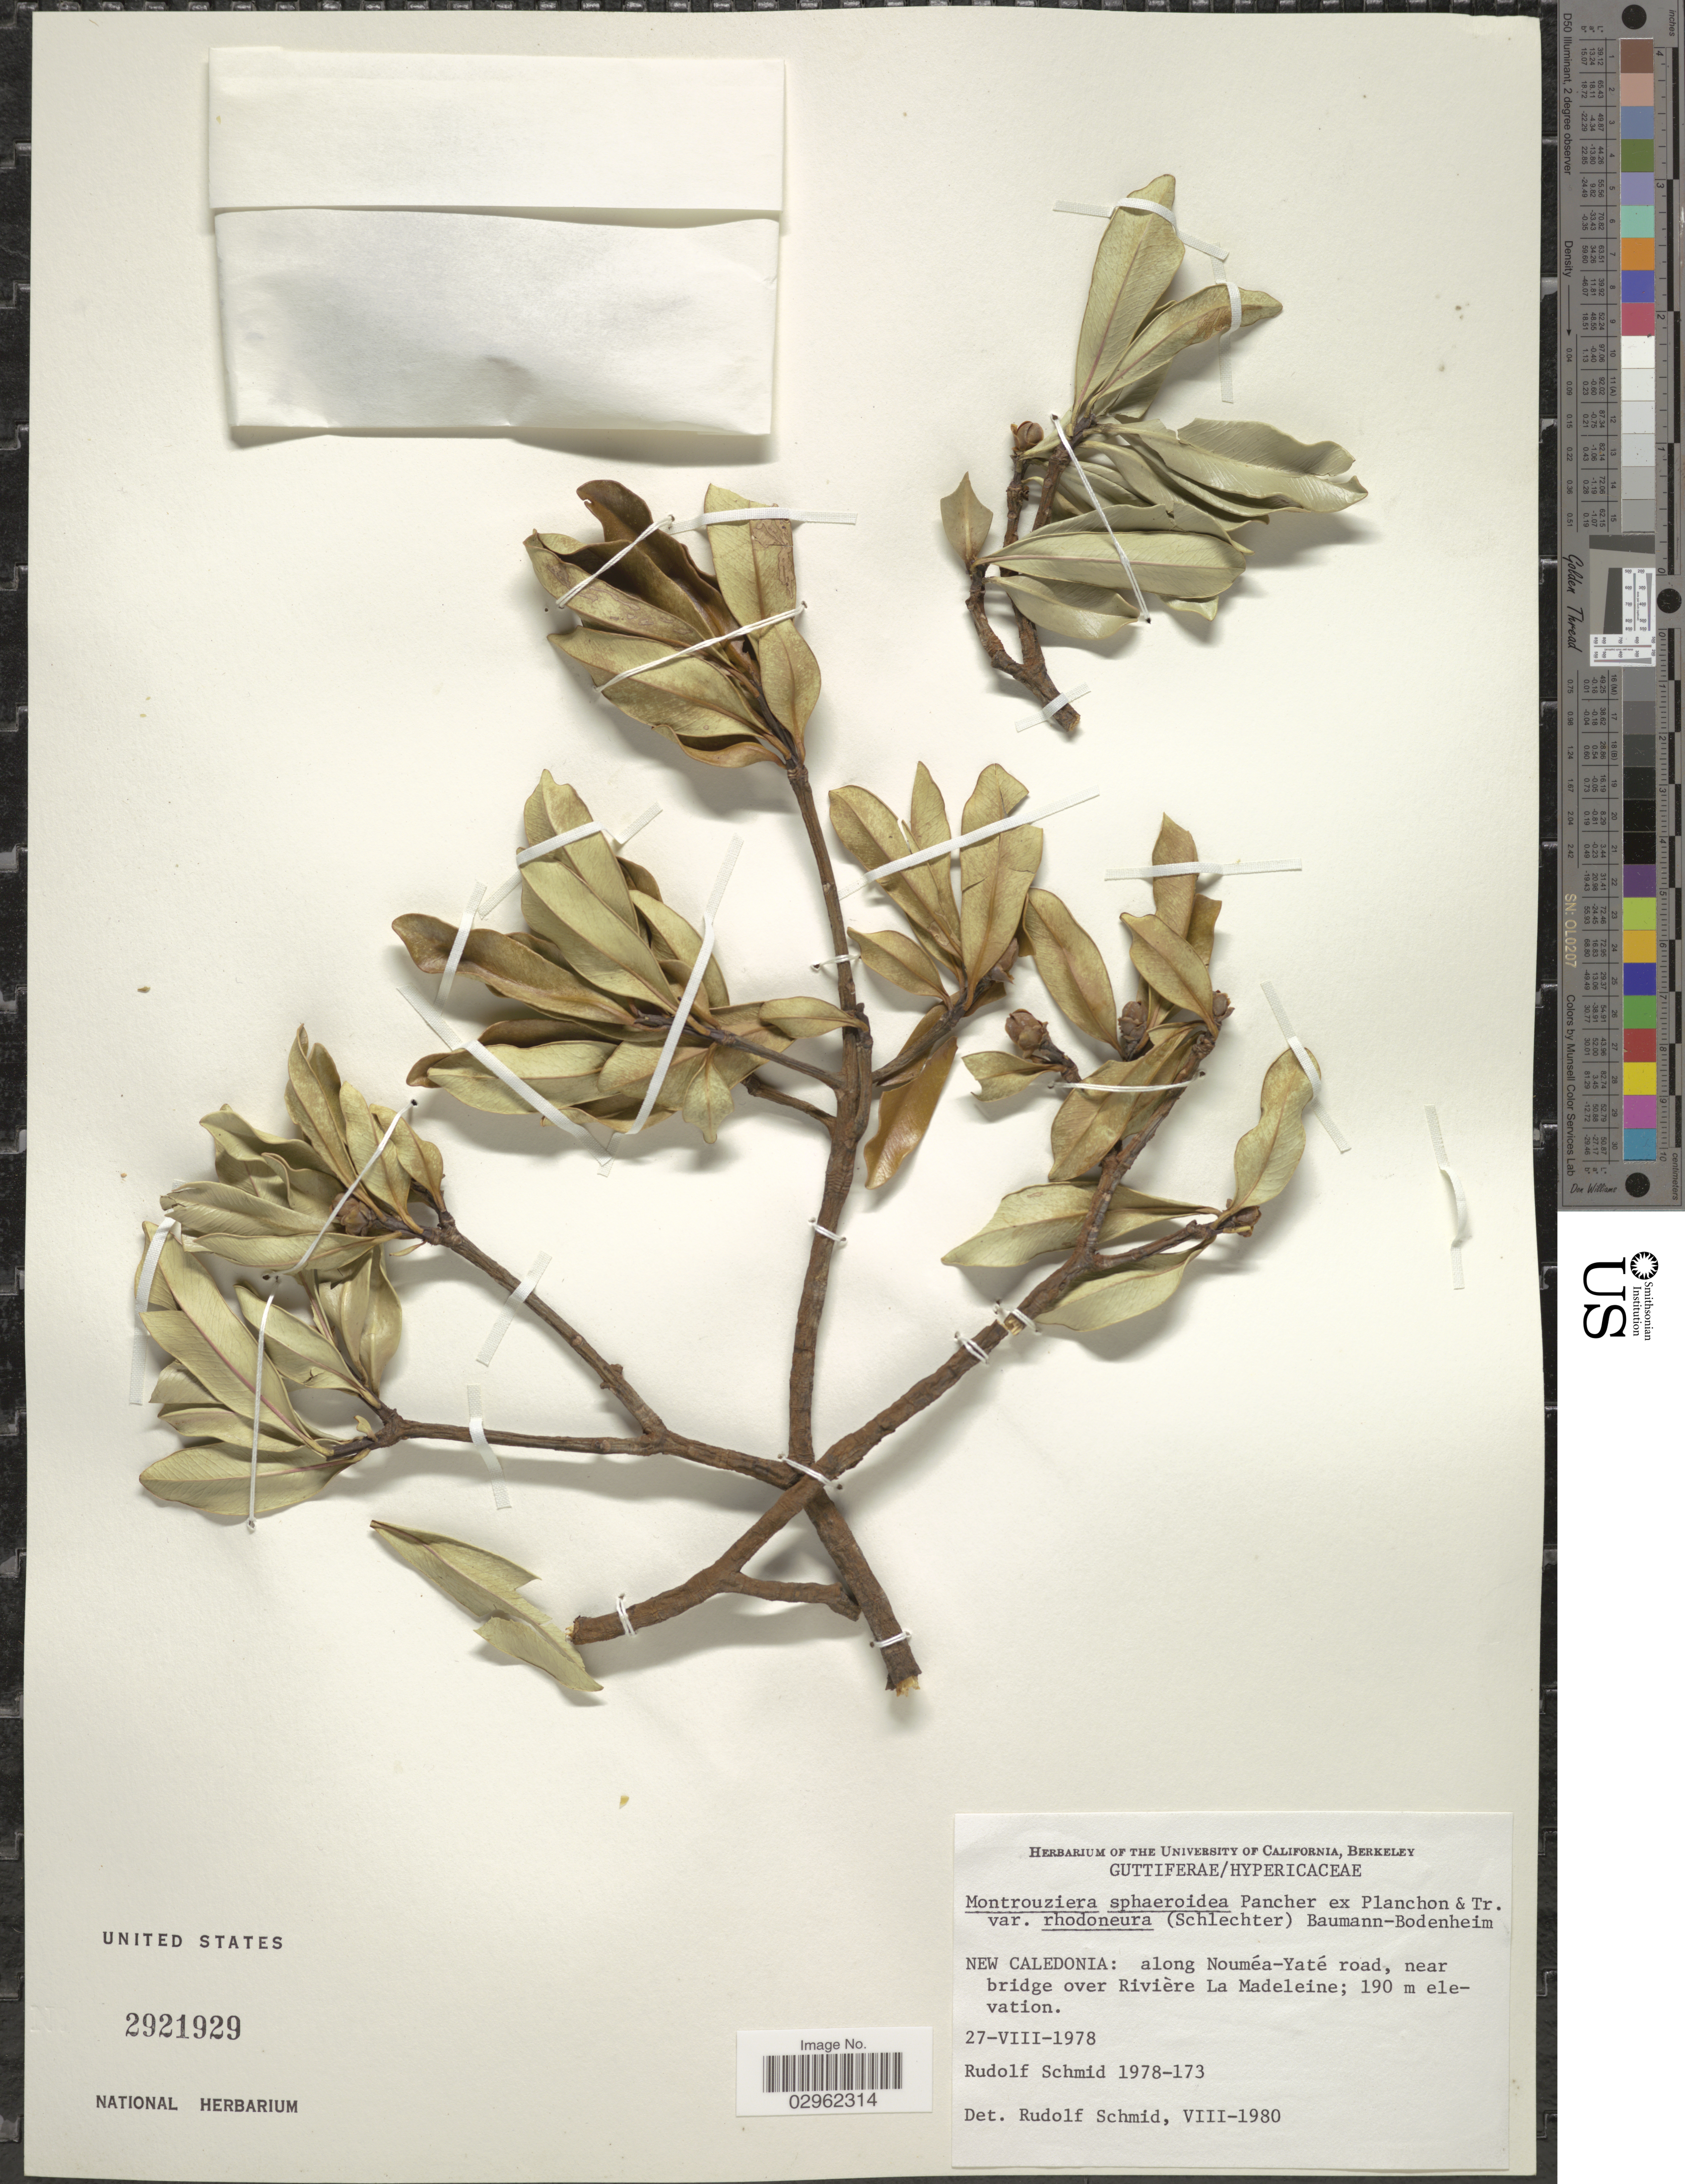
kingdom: Plantae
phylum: Tracheophyta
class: Magnoliopsida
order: Malpighiales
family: Clusiaceae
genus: Montrouziera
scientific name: Montrouziera sphaeroidea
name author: Pancher ex Planch. & Triana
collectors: R. Schmid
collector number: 1978-173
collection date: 1978-08-27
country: New Caledonia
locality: Along Nouméa-Yaté road, near bridge over Rivière La Madeleine.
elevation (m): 190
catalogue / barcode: US 2921929